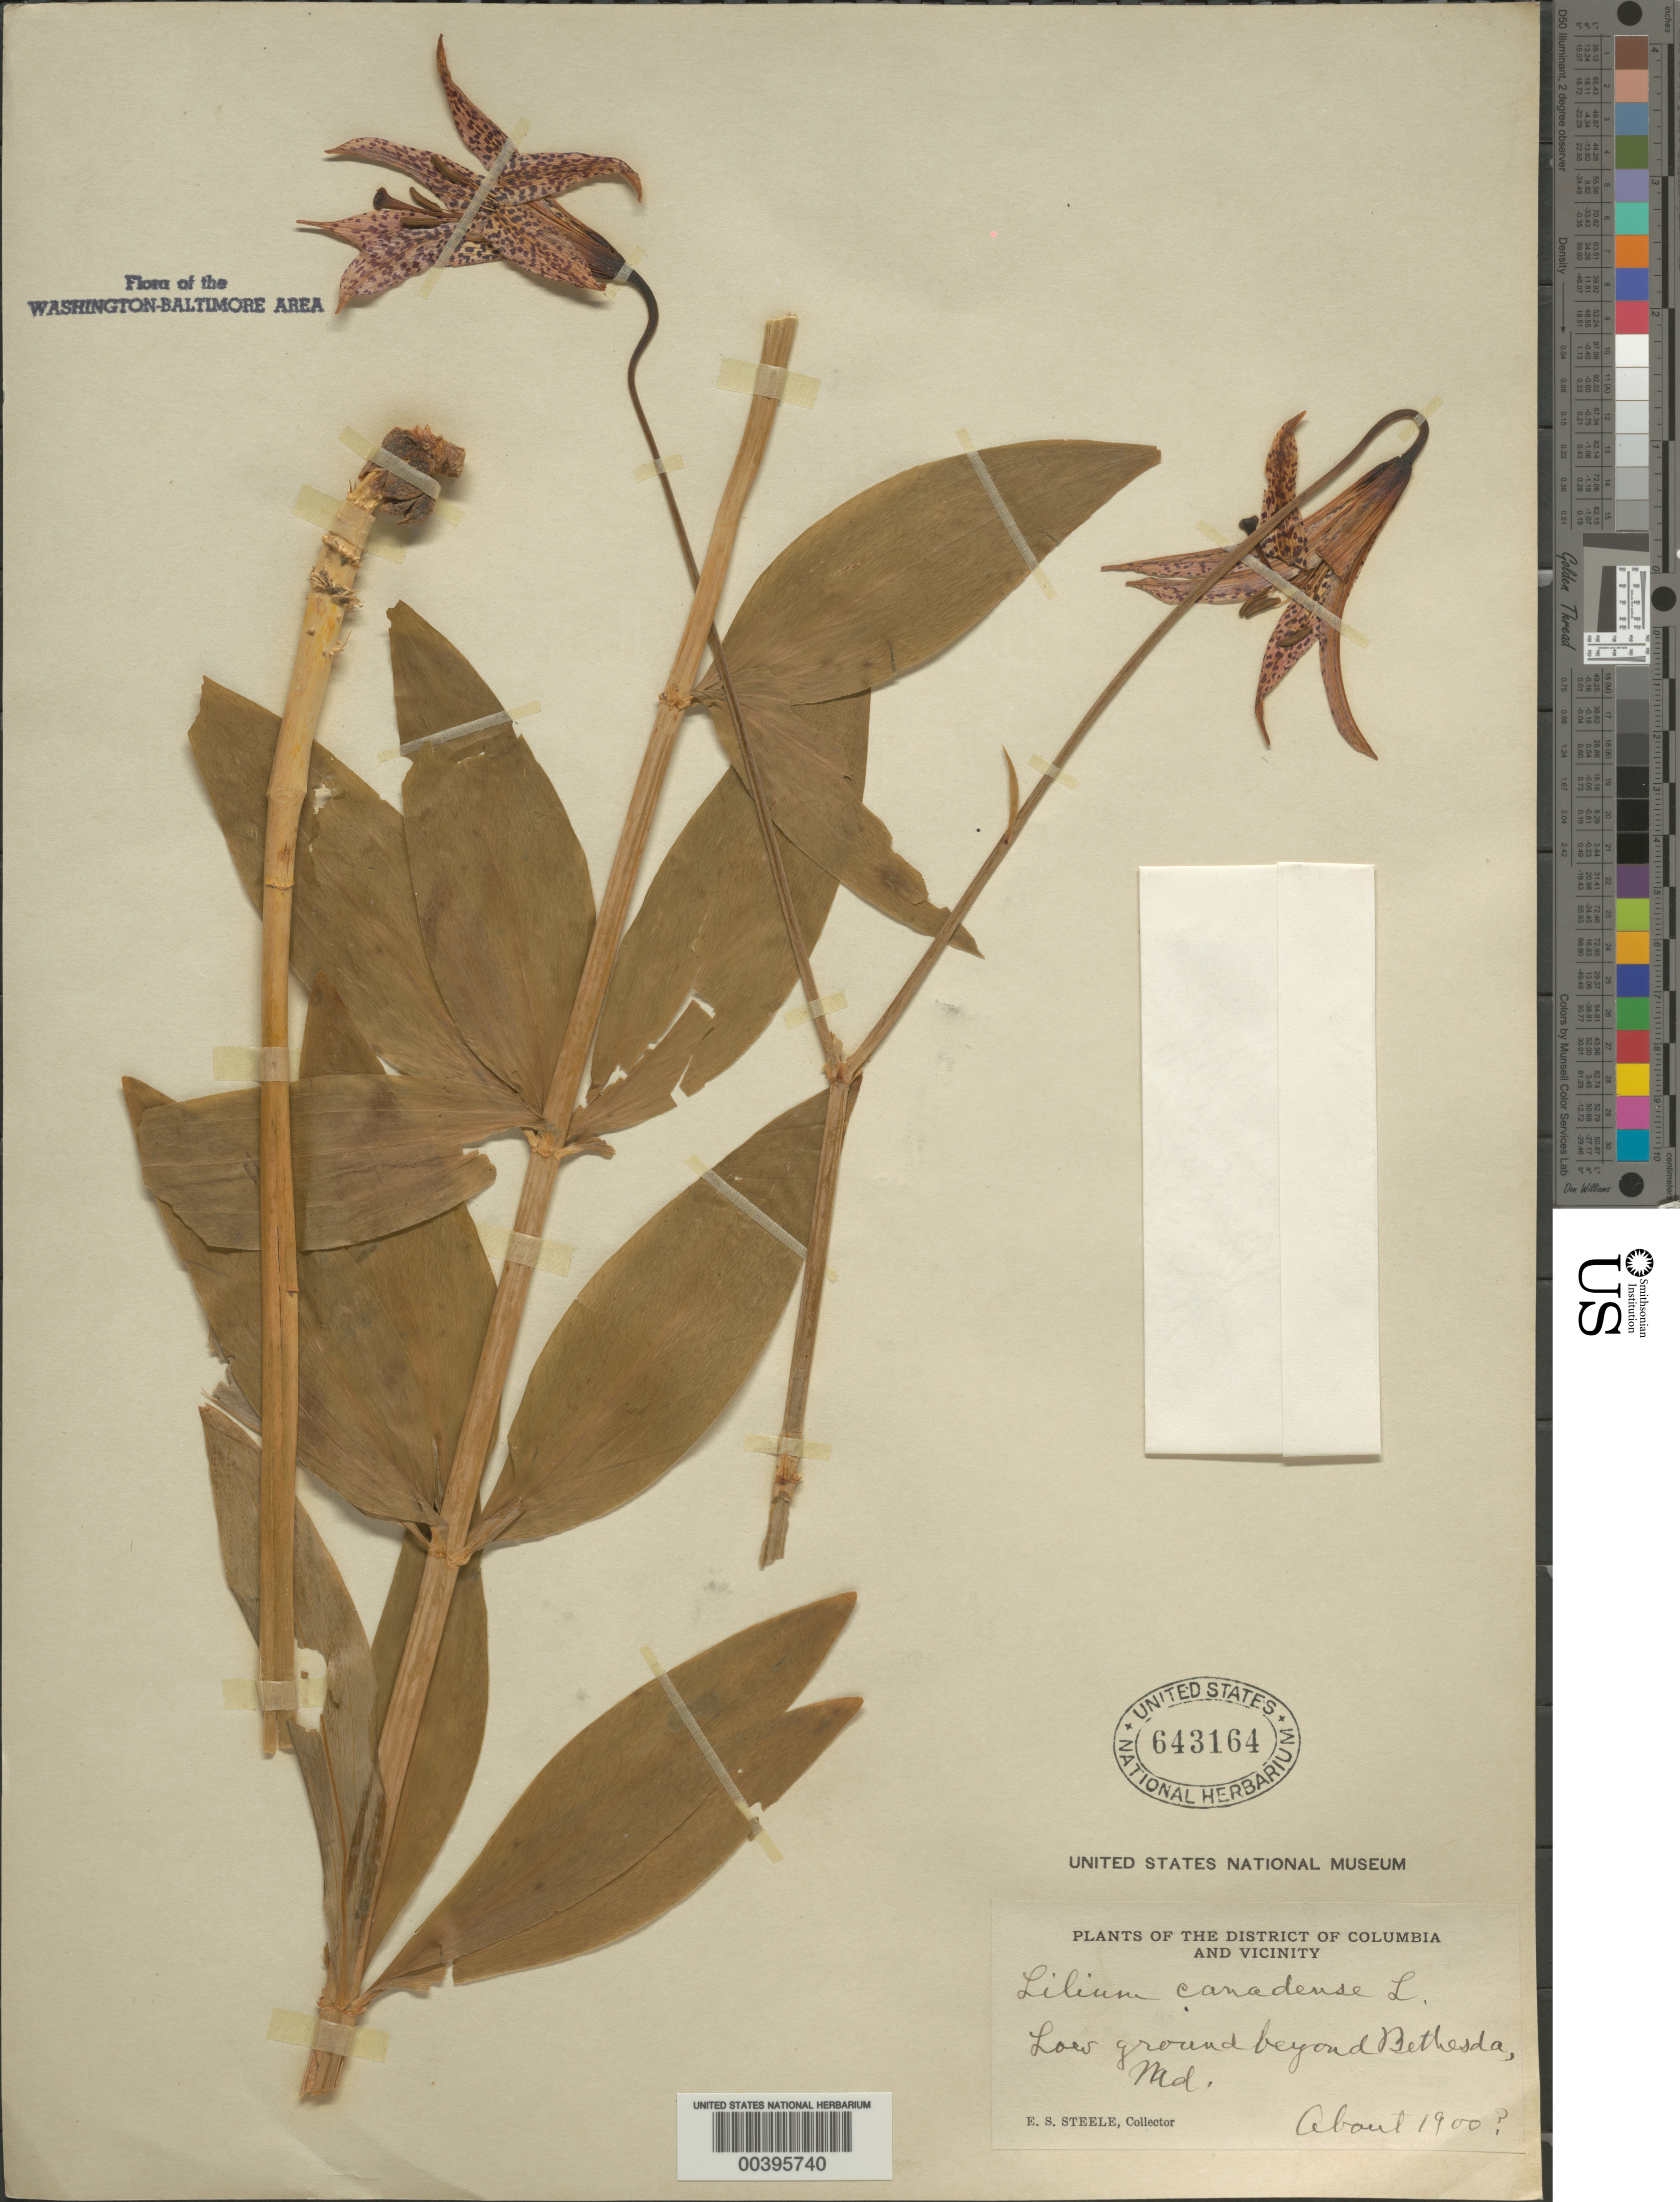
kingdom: Plantae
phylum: Tracheophyta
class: Liliopsida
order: Liliales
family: Liliaceae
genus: Lilium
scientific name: Lilium canadense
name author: L.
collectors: E. Steele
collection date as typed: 1900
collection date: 1900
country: United States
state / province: Maryland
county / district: Montgomery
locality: Bethesda vicinity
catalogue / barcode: US 643164